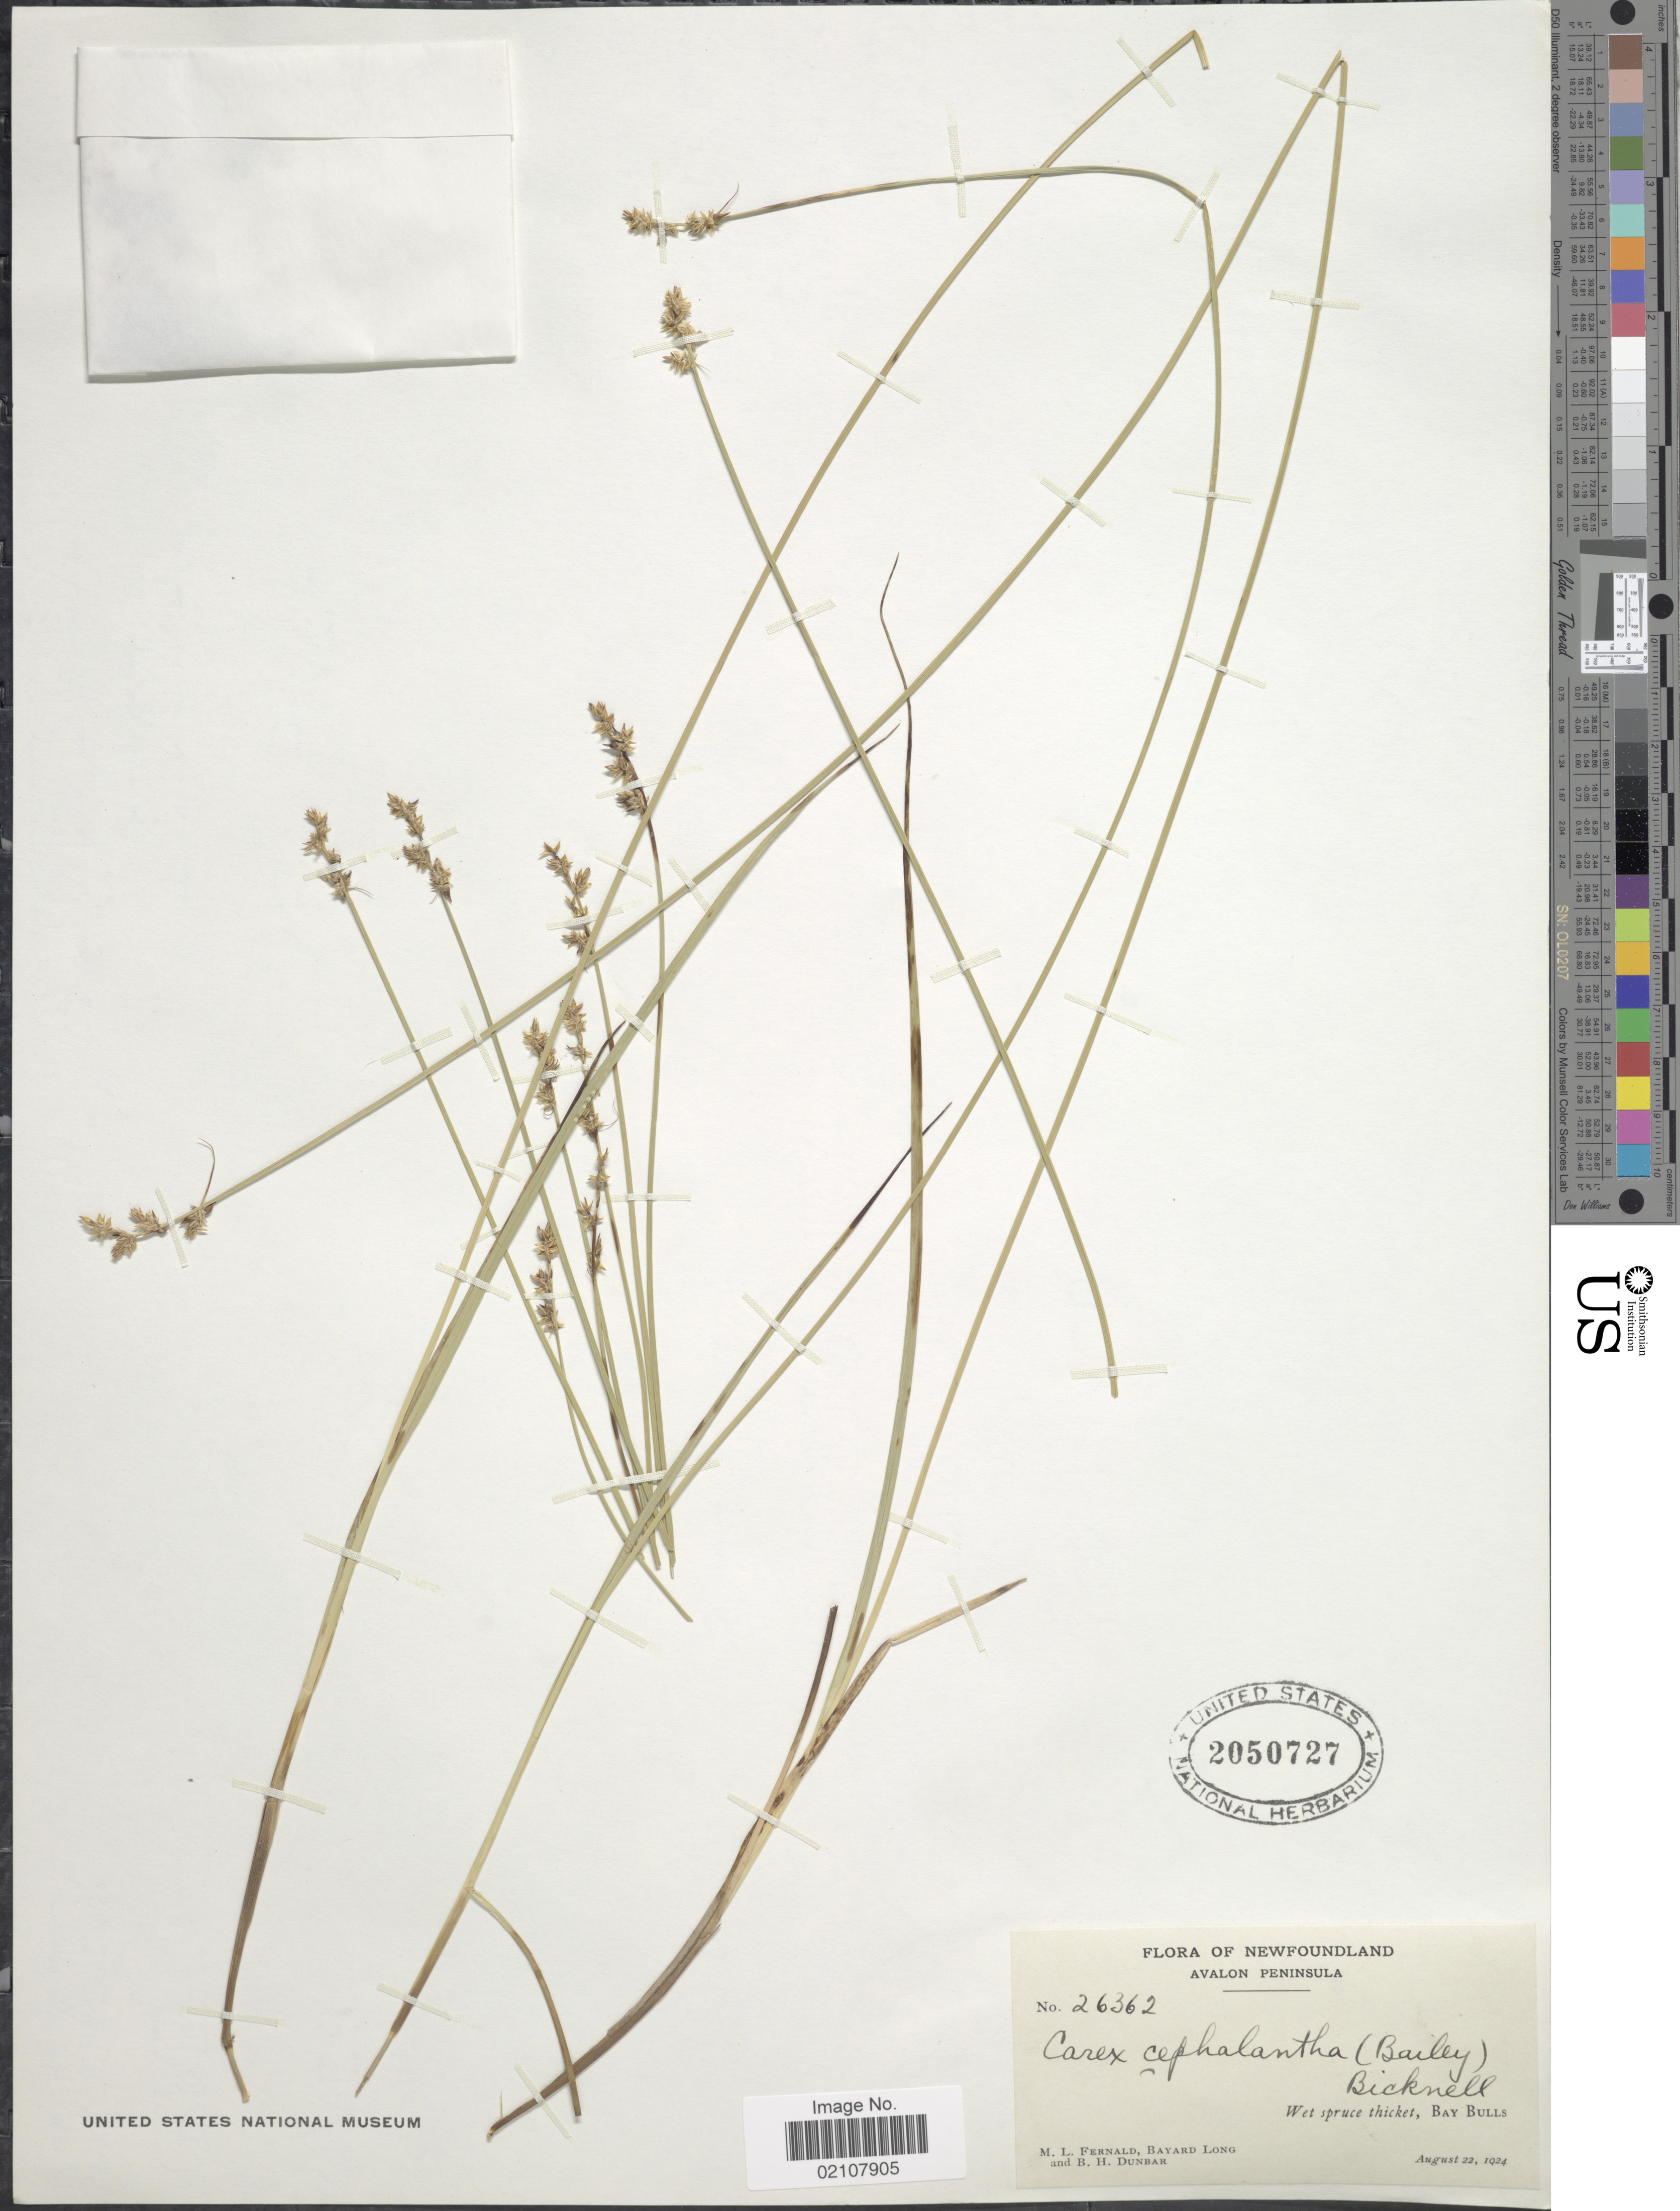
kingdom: Plantae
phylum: Tracheophyta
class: Liliopsida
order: Poales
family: Cyperaceae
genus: Carex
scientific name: Carex echinata subsp. echinata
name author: Murray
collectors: M. L. Fernald, B. Long & B. Dunbar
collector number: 26362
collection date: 1924-08-22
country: Canada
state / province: Newfoundland and Labrador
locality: Avalon Peninsula, Wet spruce thicket, Bay Bulls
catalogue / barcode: US 2050727